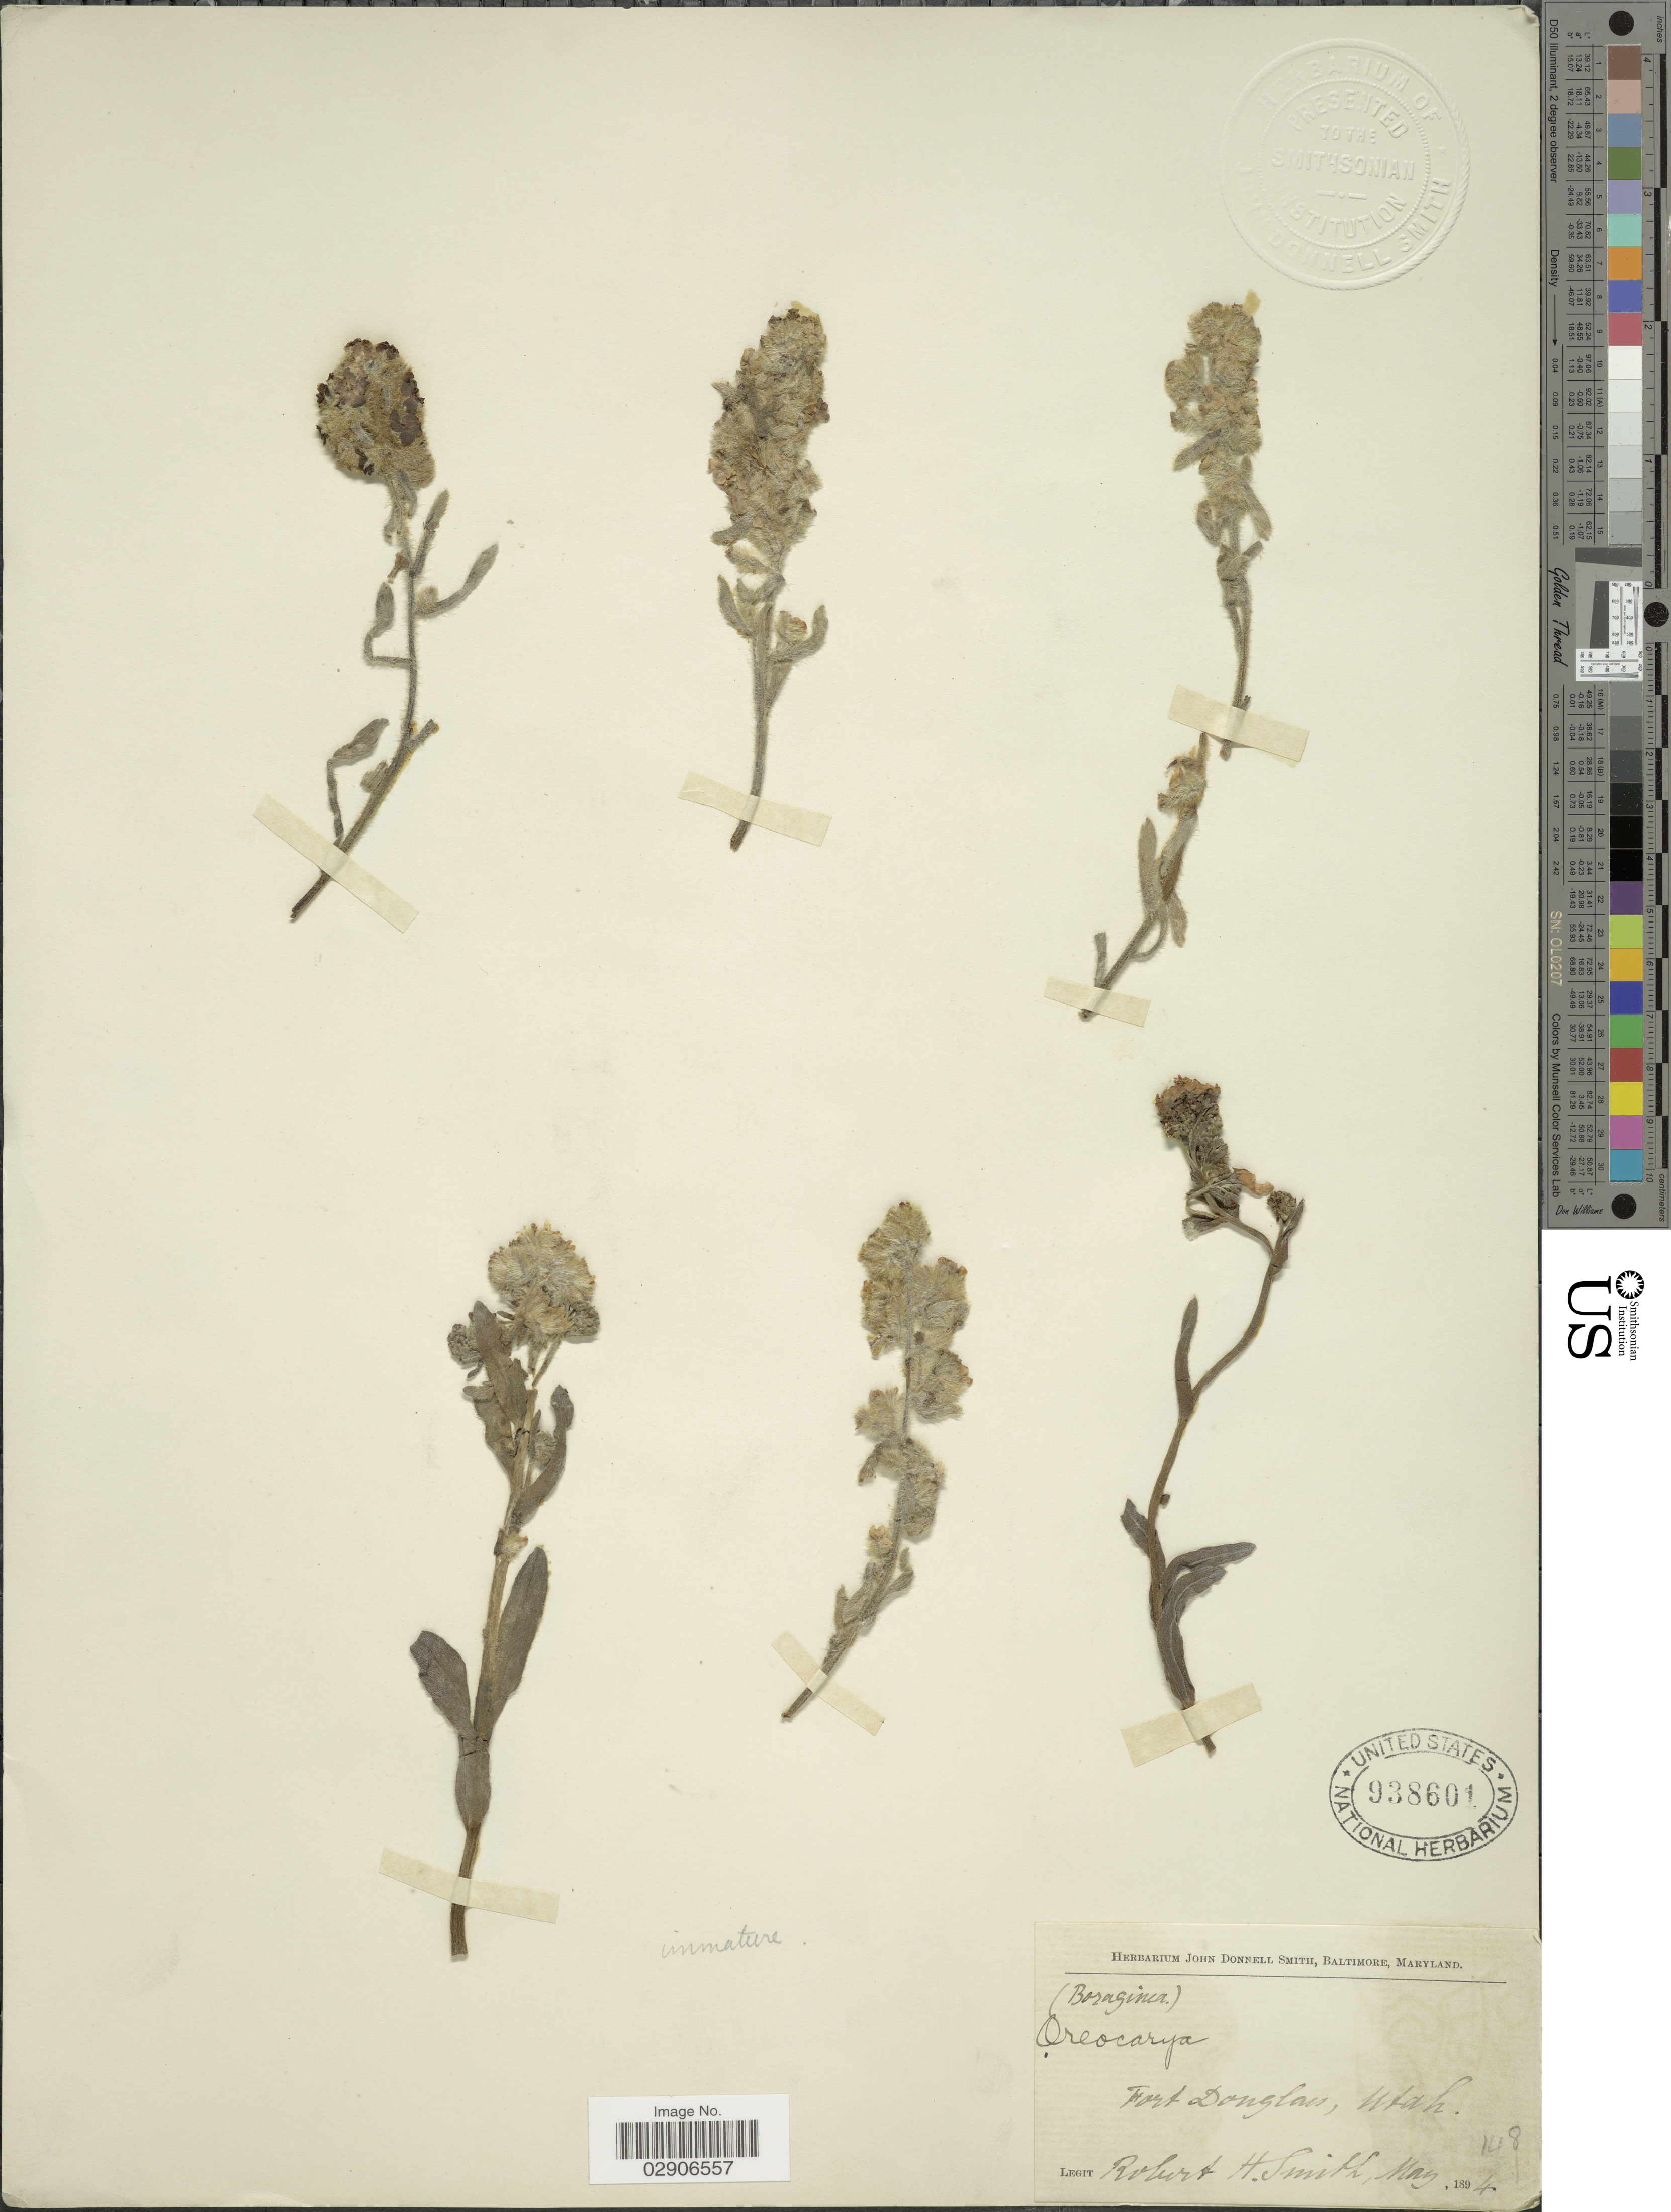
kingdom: Plantae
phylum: Tracheophyta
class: Magnoliopsida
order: Boraginales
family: Boraginaceae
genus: Oreocarya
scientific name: Oreocarya sp.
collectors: R. H. Smith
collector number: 148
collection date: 1894-05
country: United States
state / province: Utah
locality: Fort Douglas, Utah.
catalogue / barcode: US 938601